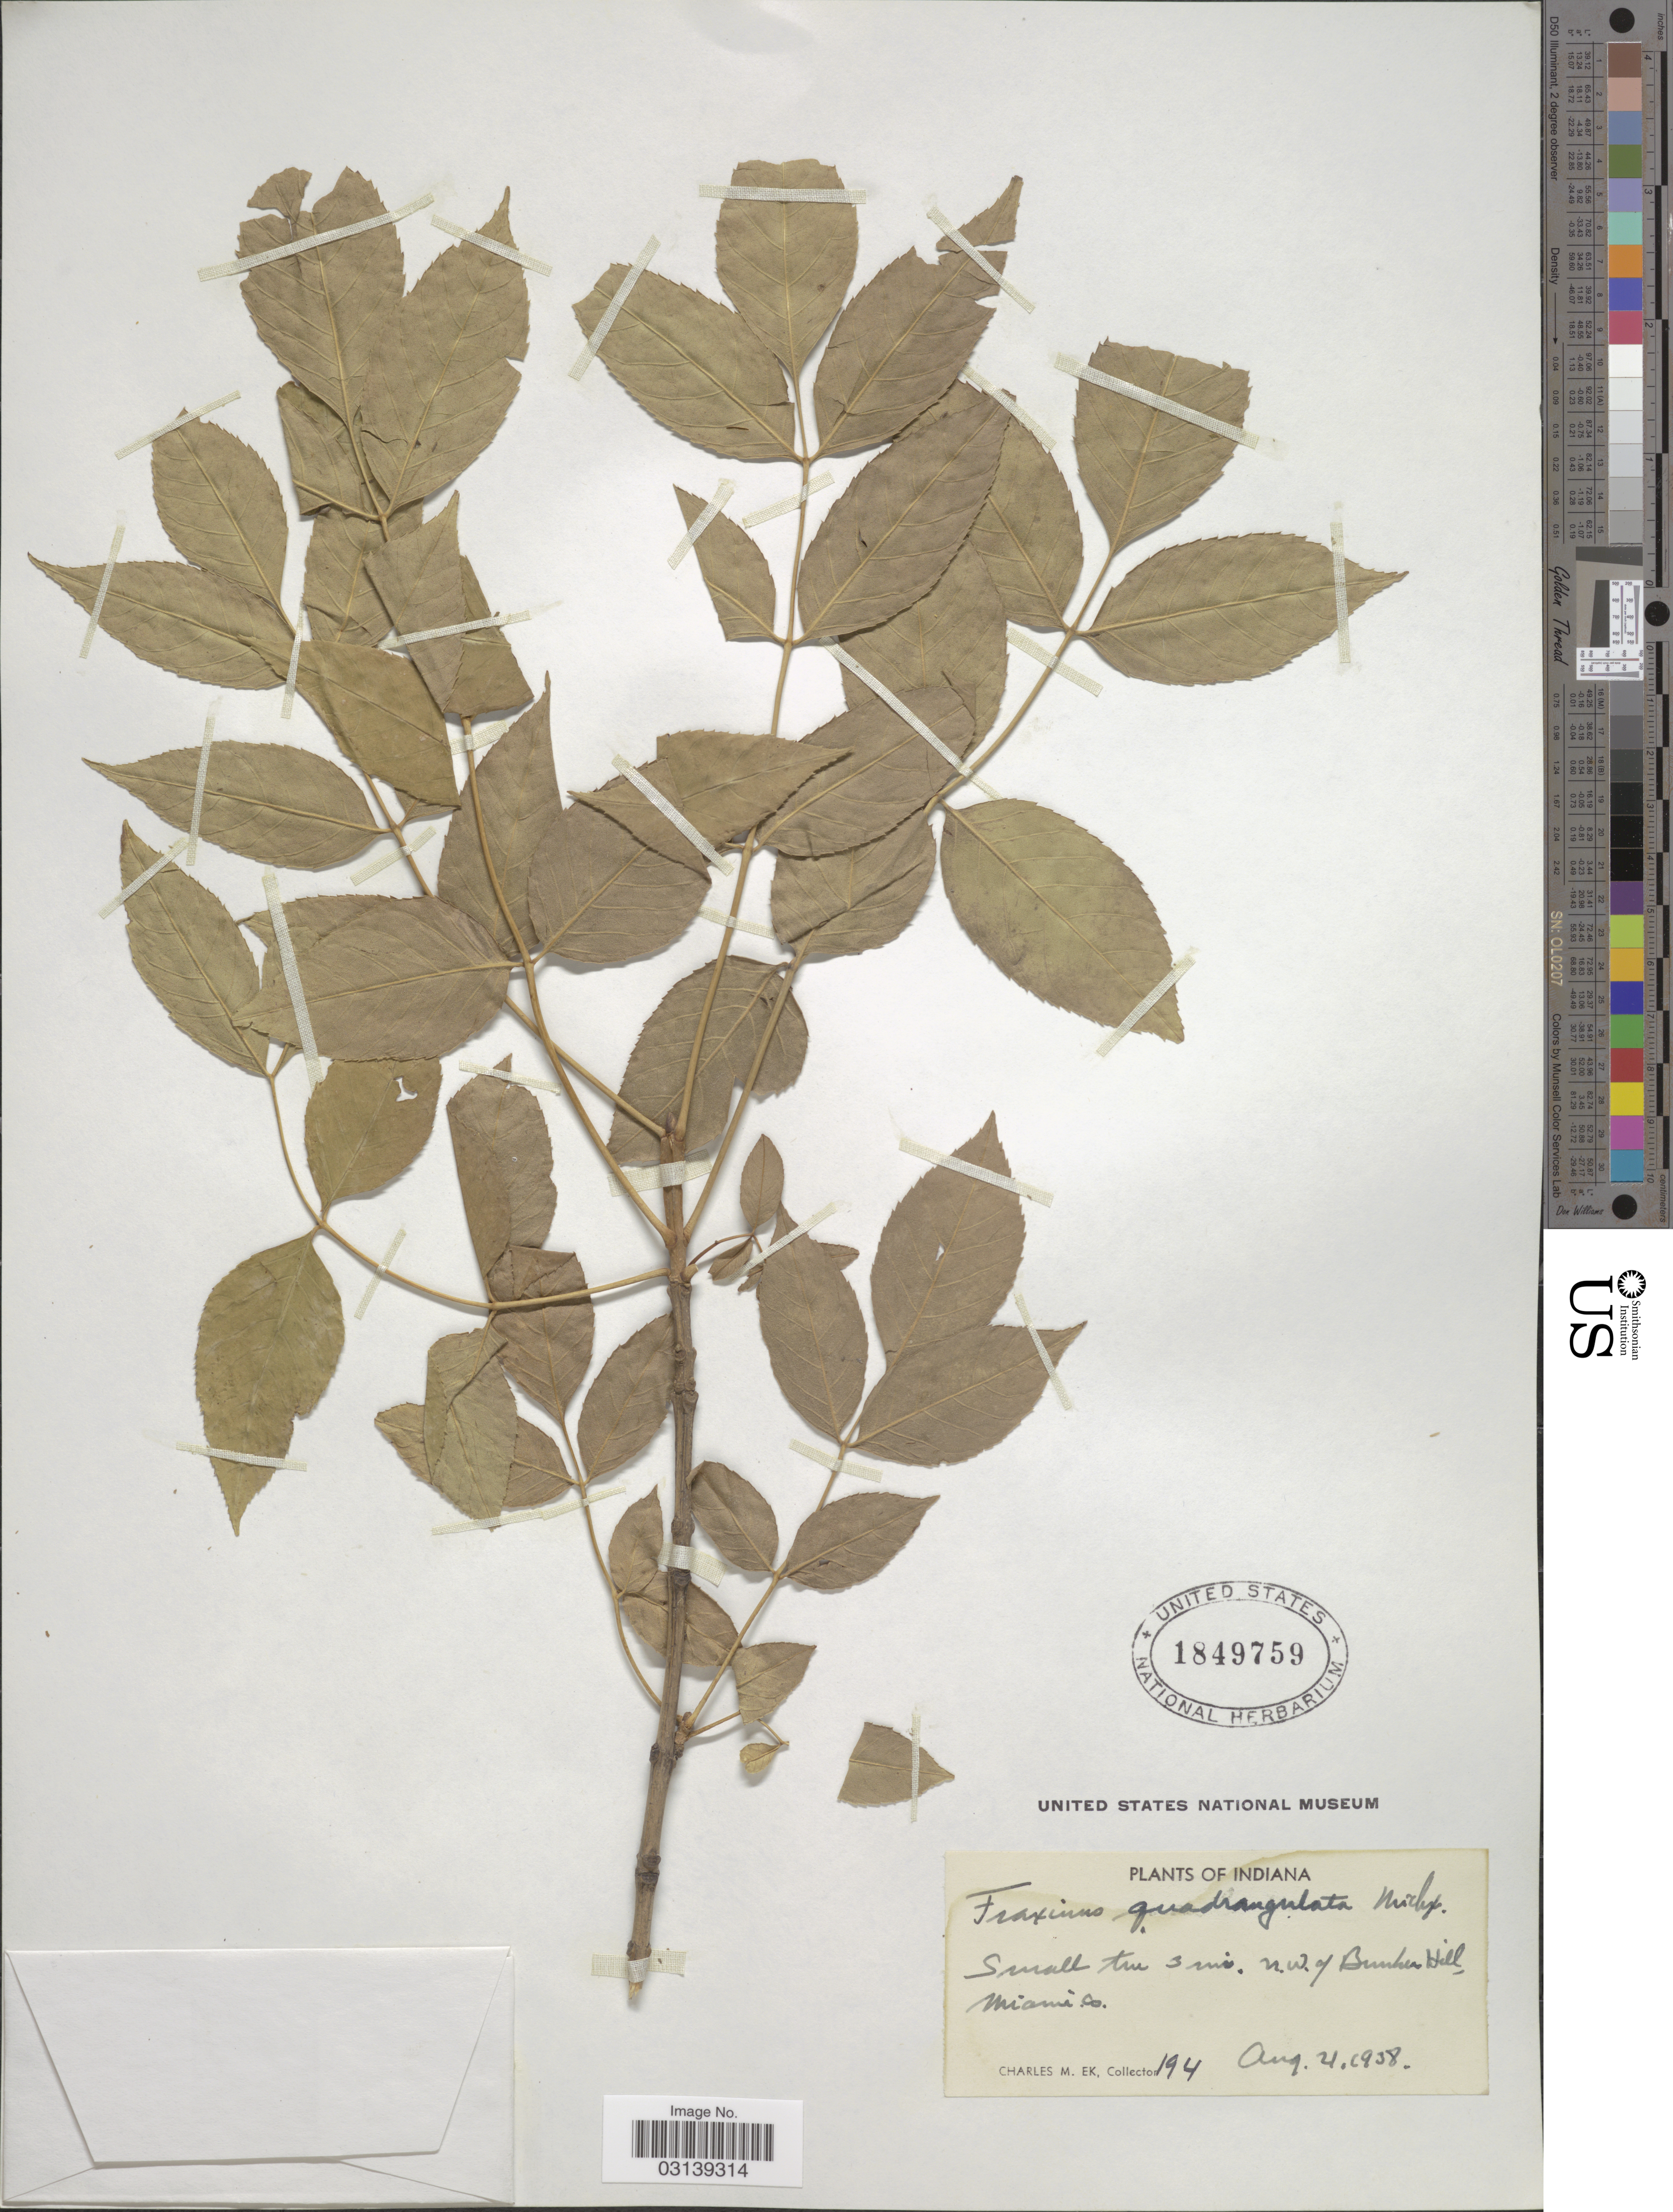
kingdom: Plantae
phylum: Tracheophyta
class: Magnoliopsida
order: Lamiales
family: Oleaceae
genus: Fraxinus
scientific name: Fraxinus quadrangulata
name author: Michx.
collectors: C. Ek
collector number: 194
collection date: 1938-08-04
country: United States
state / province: Indiana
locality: Bunker Hill, Miami Co.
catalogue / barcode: US 1849759